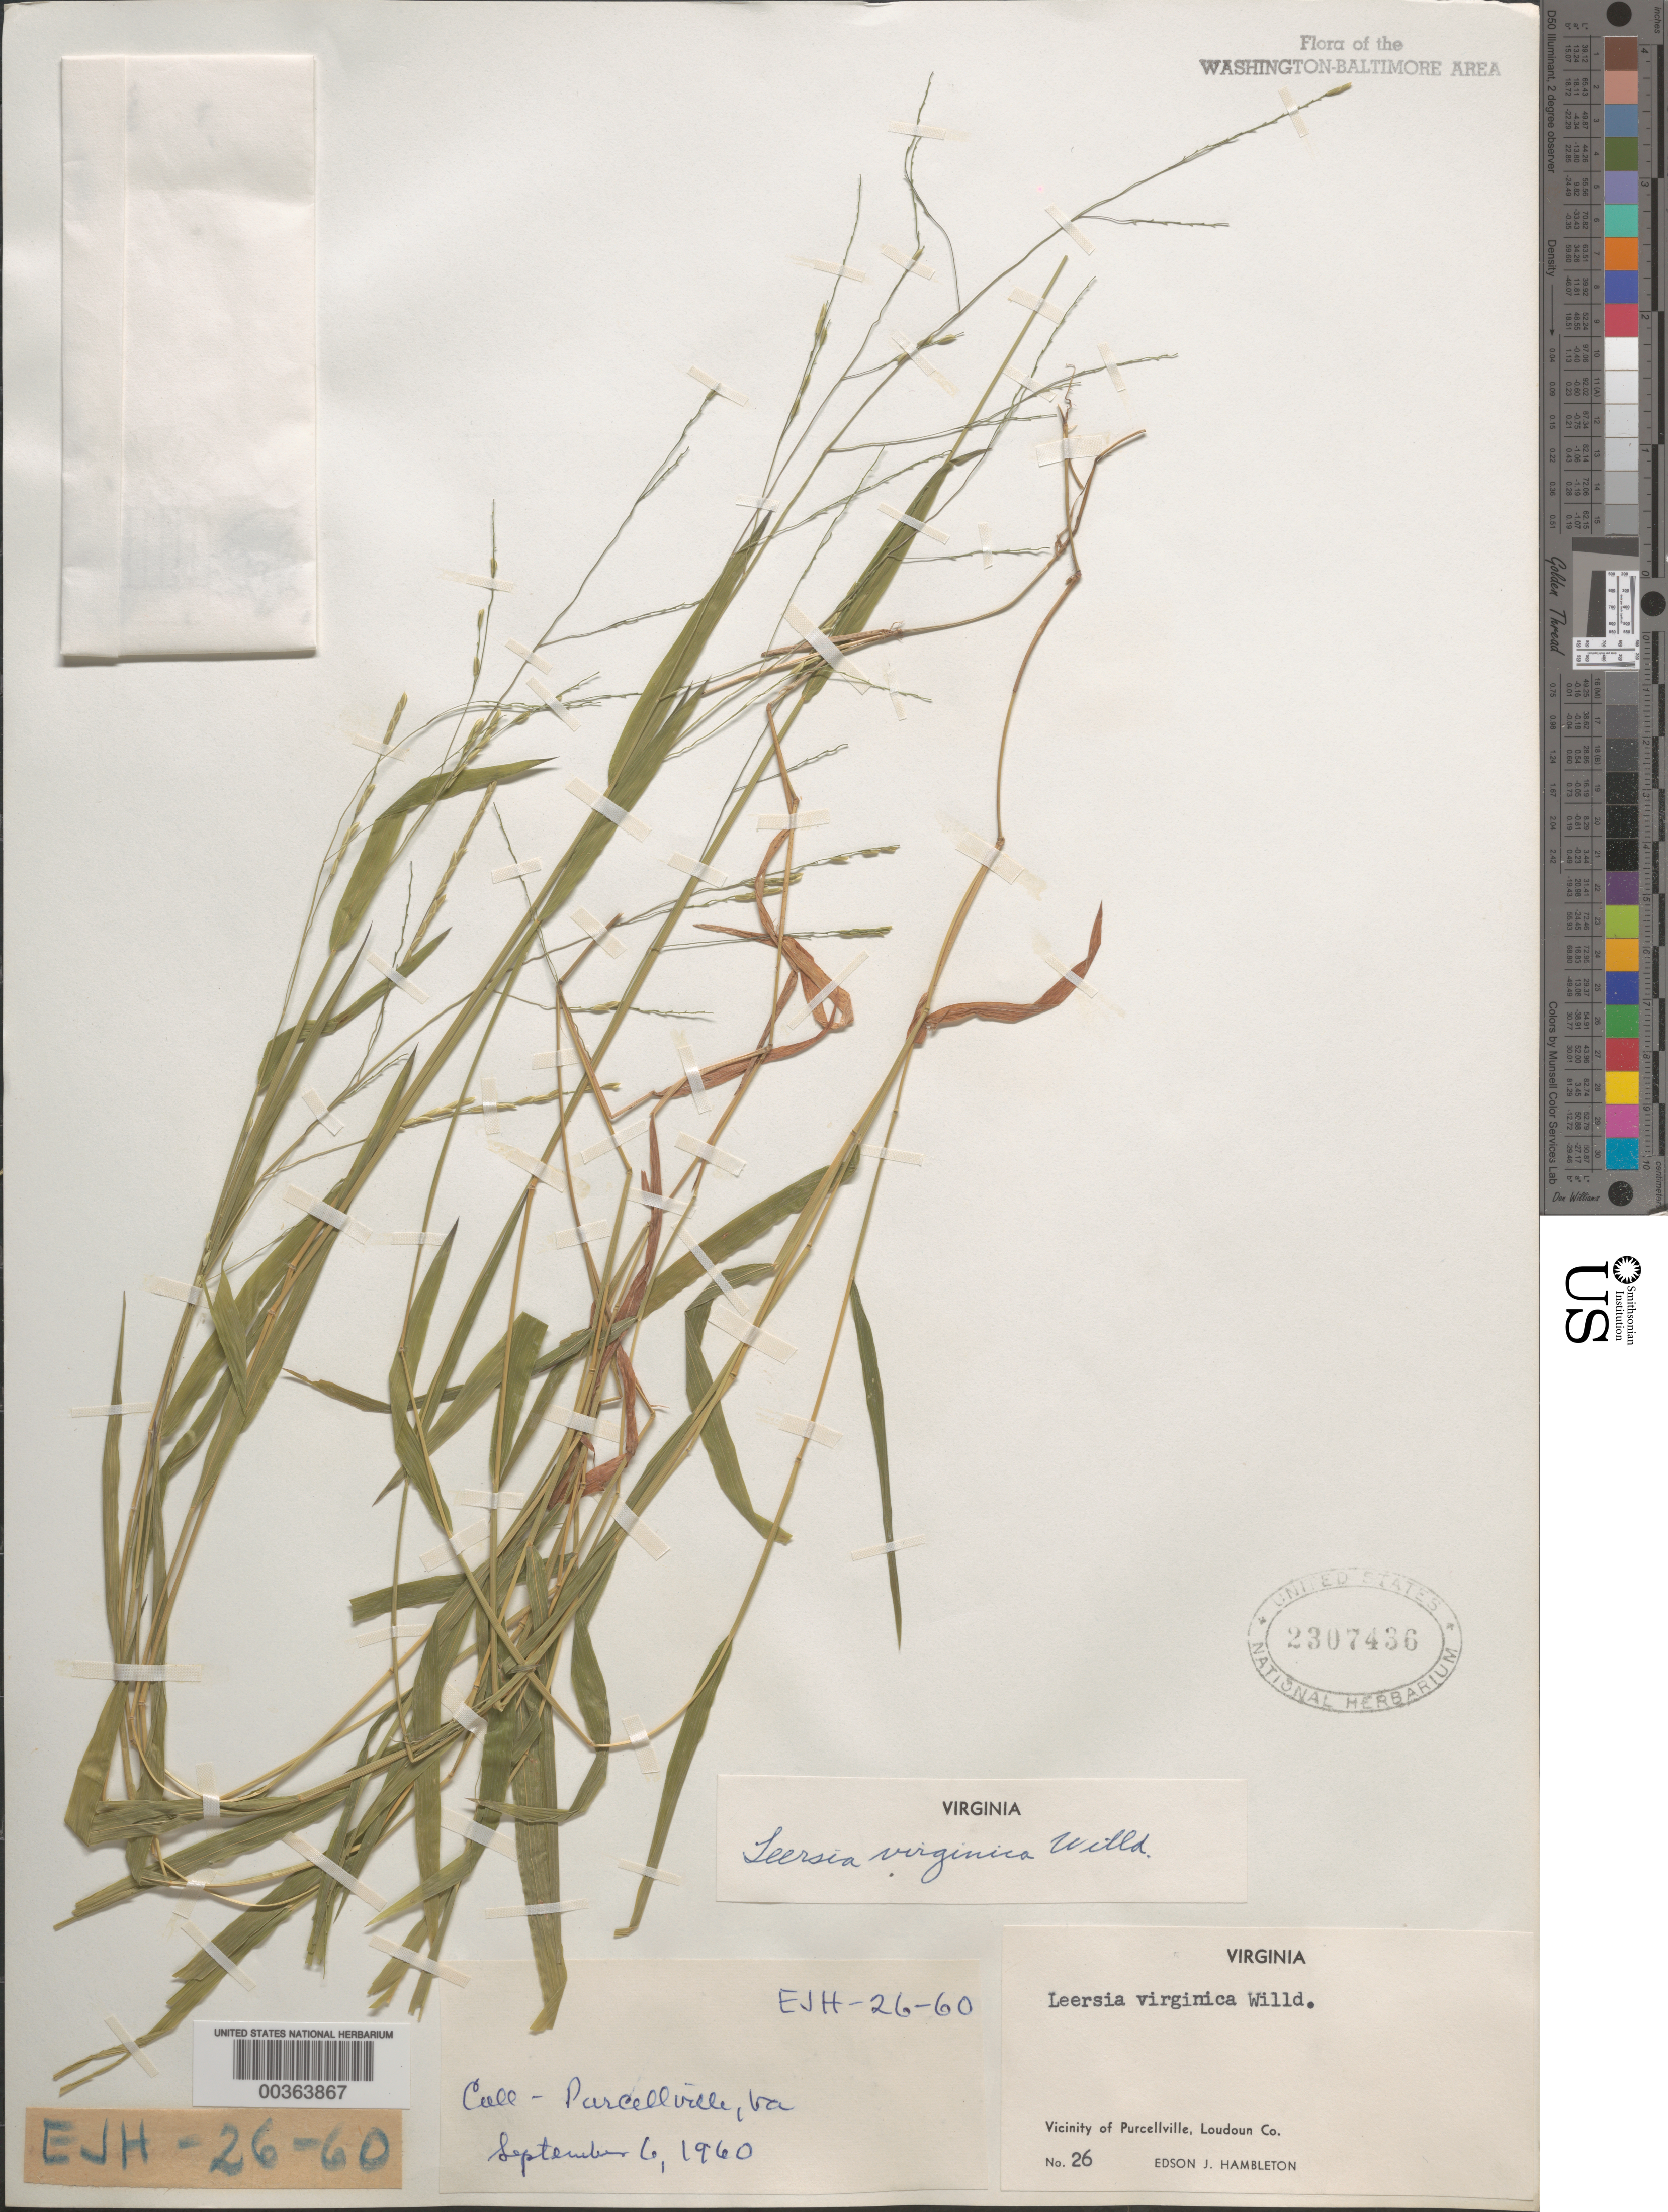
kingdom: Plantae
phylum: Tracheophyta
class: Liliopsida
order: Poales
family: Poaceae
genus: Leersia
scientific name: Leersia virginica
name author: Willd.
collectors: E. Hambleton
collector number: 26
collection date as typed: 06 Sep 1960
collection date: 1960-09-06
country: United States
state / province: Virginia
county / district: Loudoun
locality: Purcellville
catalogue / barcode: US 2307436